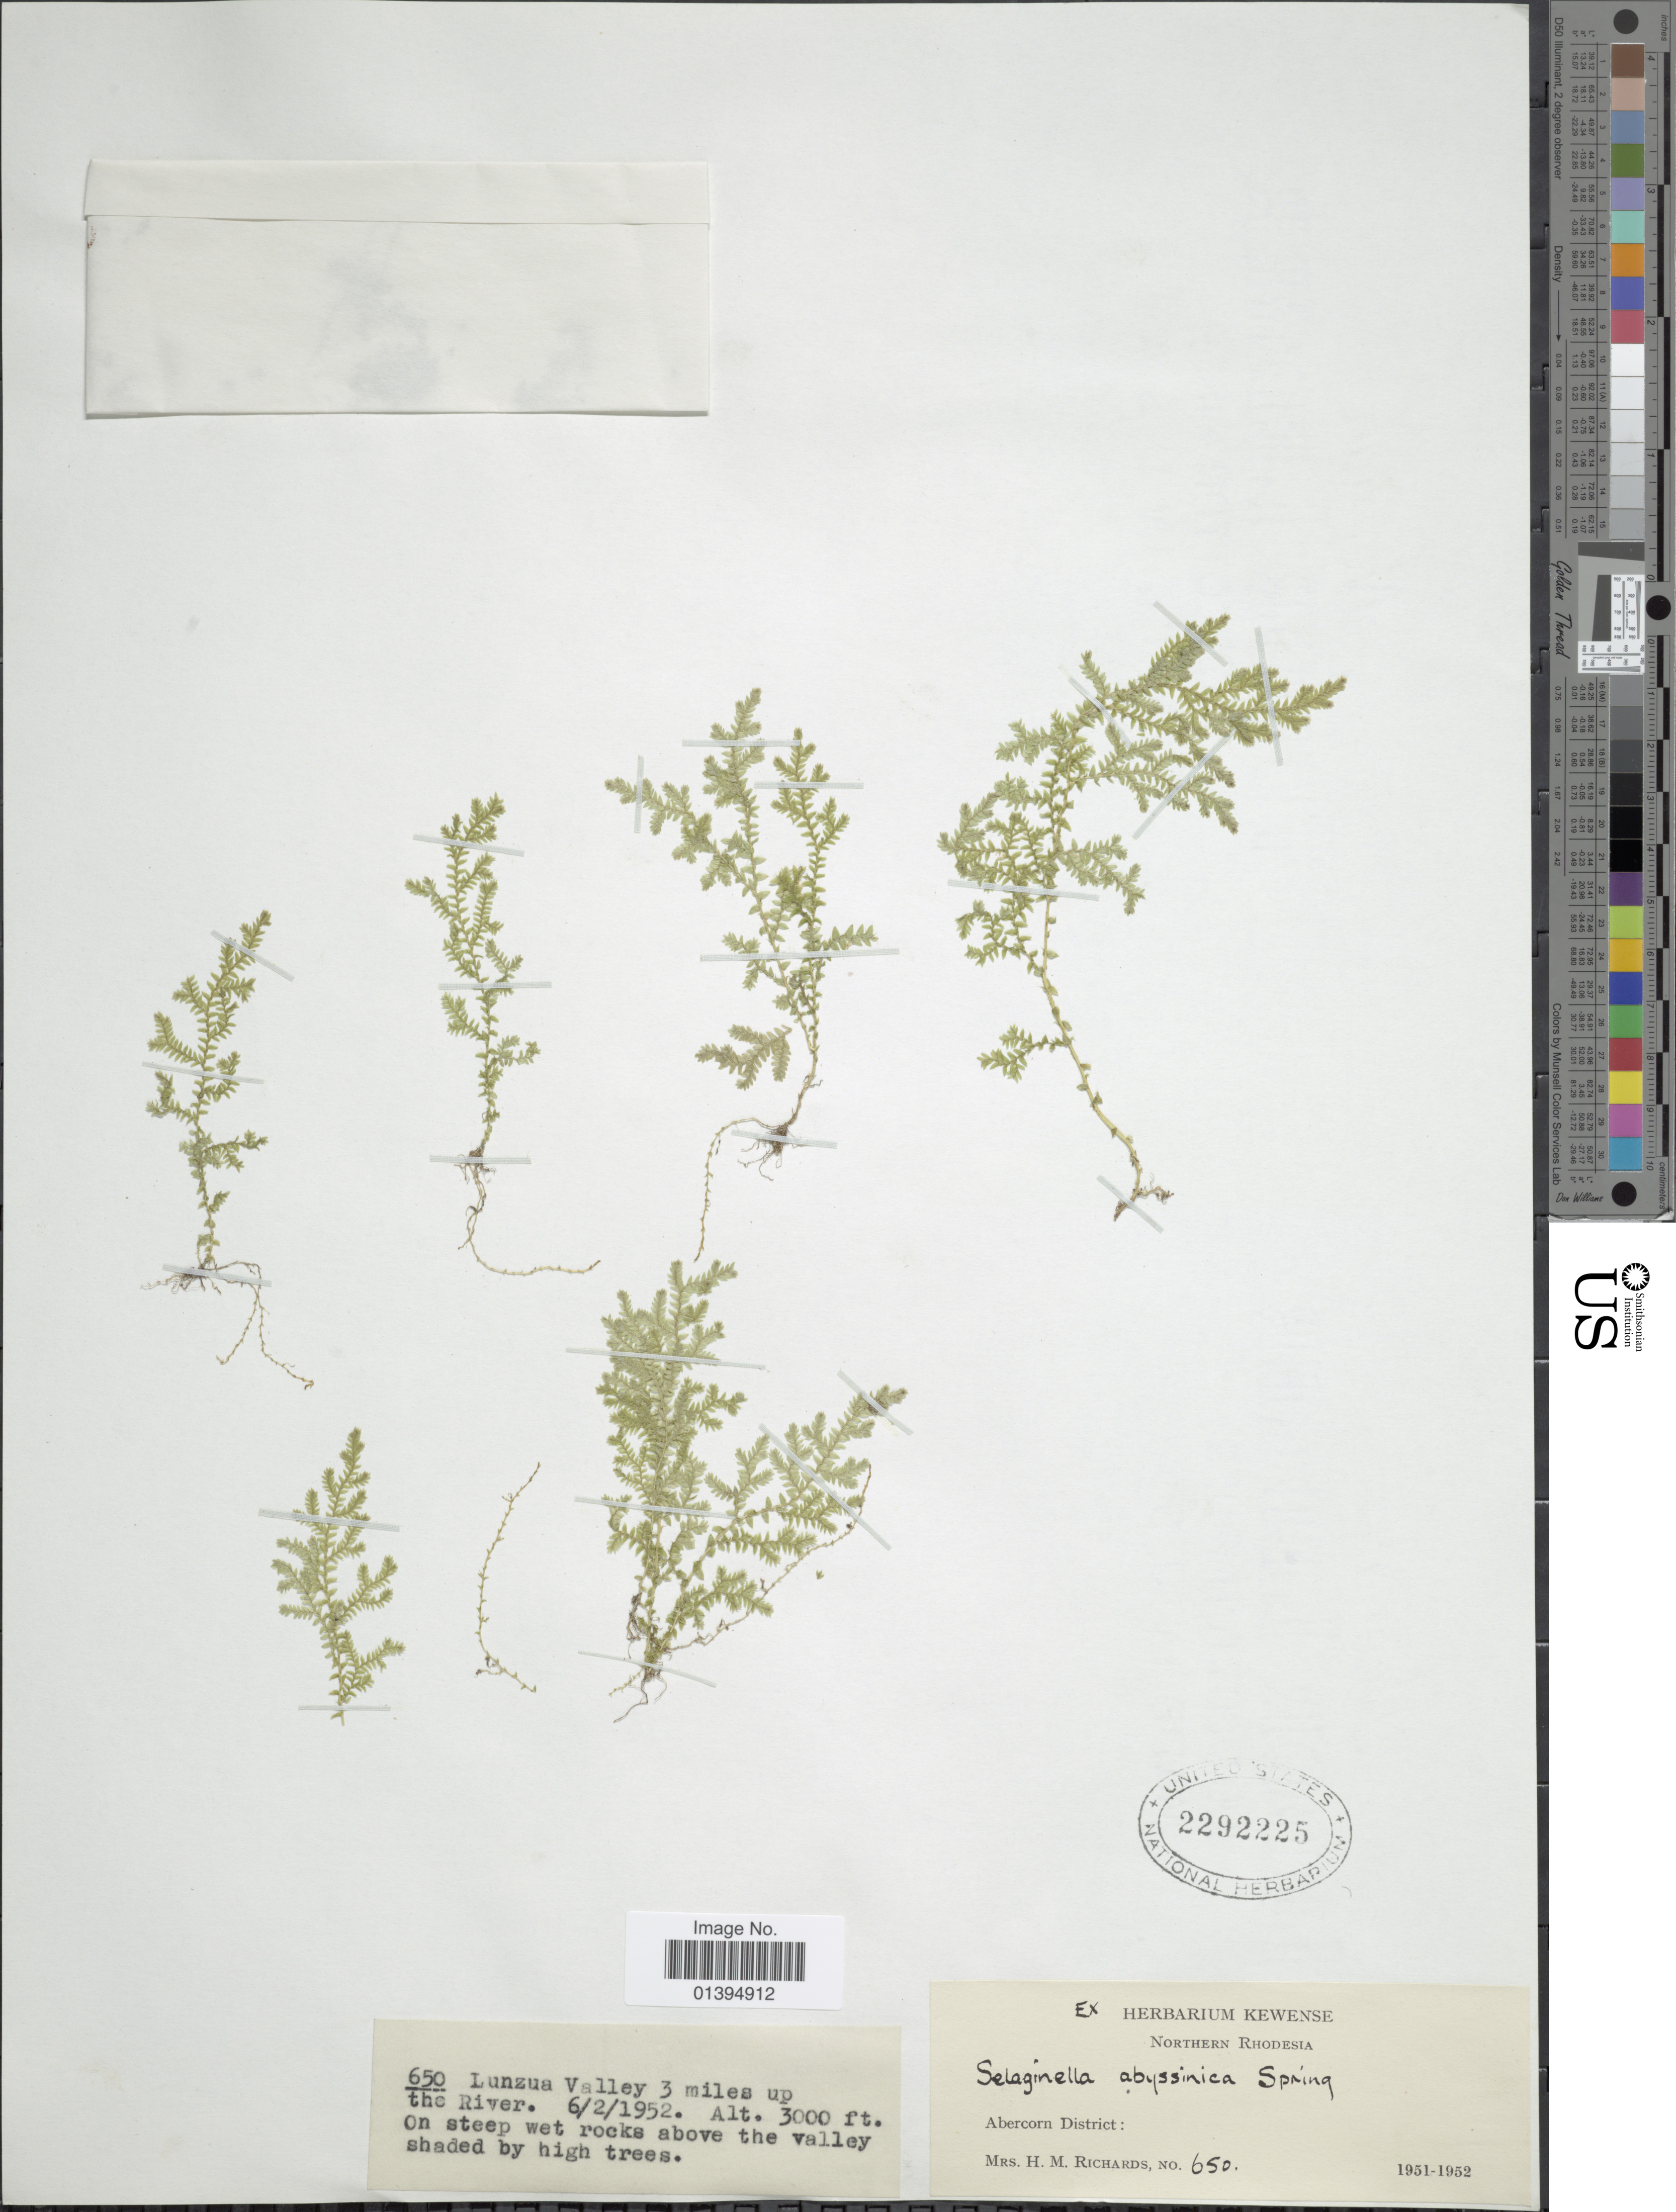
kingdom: Plantae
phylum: Tracheophyta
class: Lycopodiopsida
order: Selaginellales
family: Selaginellaceae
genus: Selaginella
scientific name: Selaginella abyssinica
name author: Spring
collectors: H. Richards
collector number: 650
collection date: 1951/1952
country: Zambia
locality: Abercorn District, Lunzua Valley 3 miles up the River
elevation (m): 914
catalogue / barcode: US 2292225